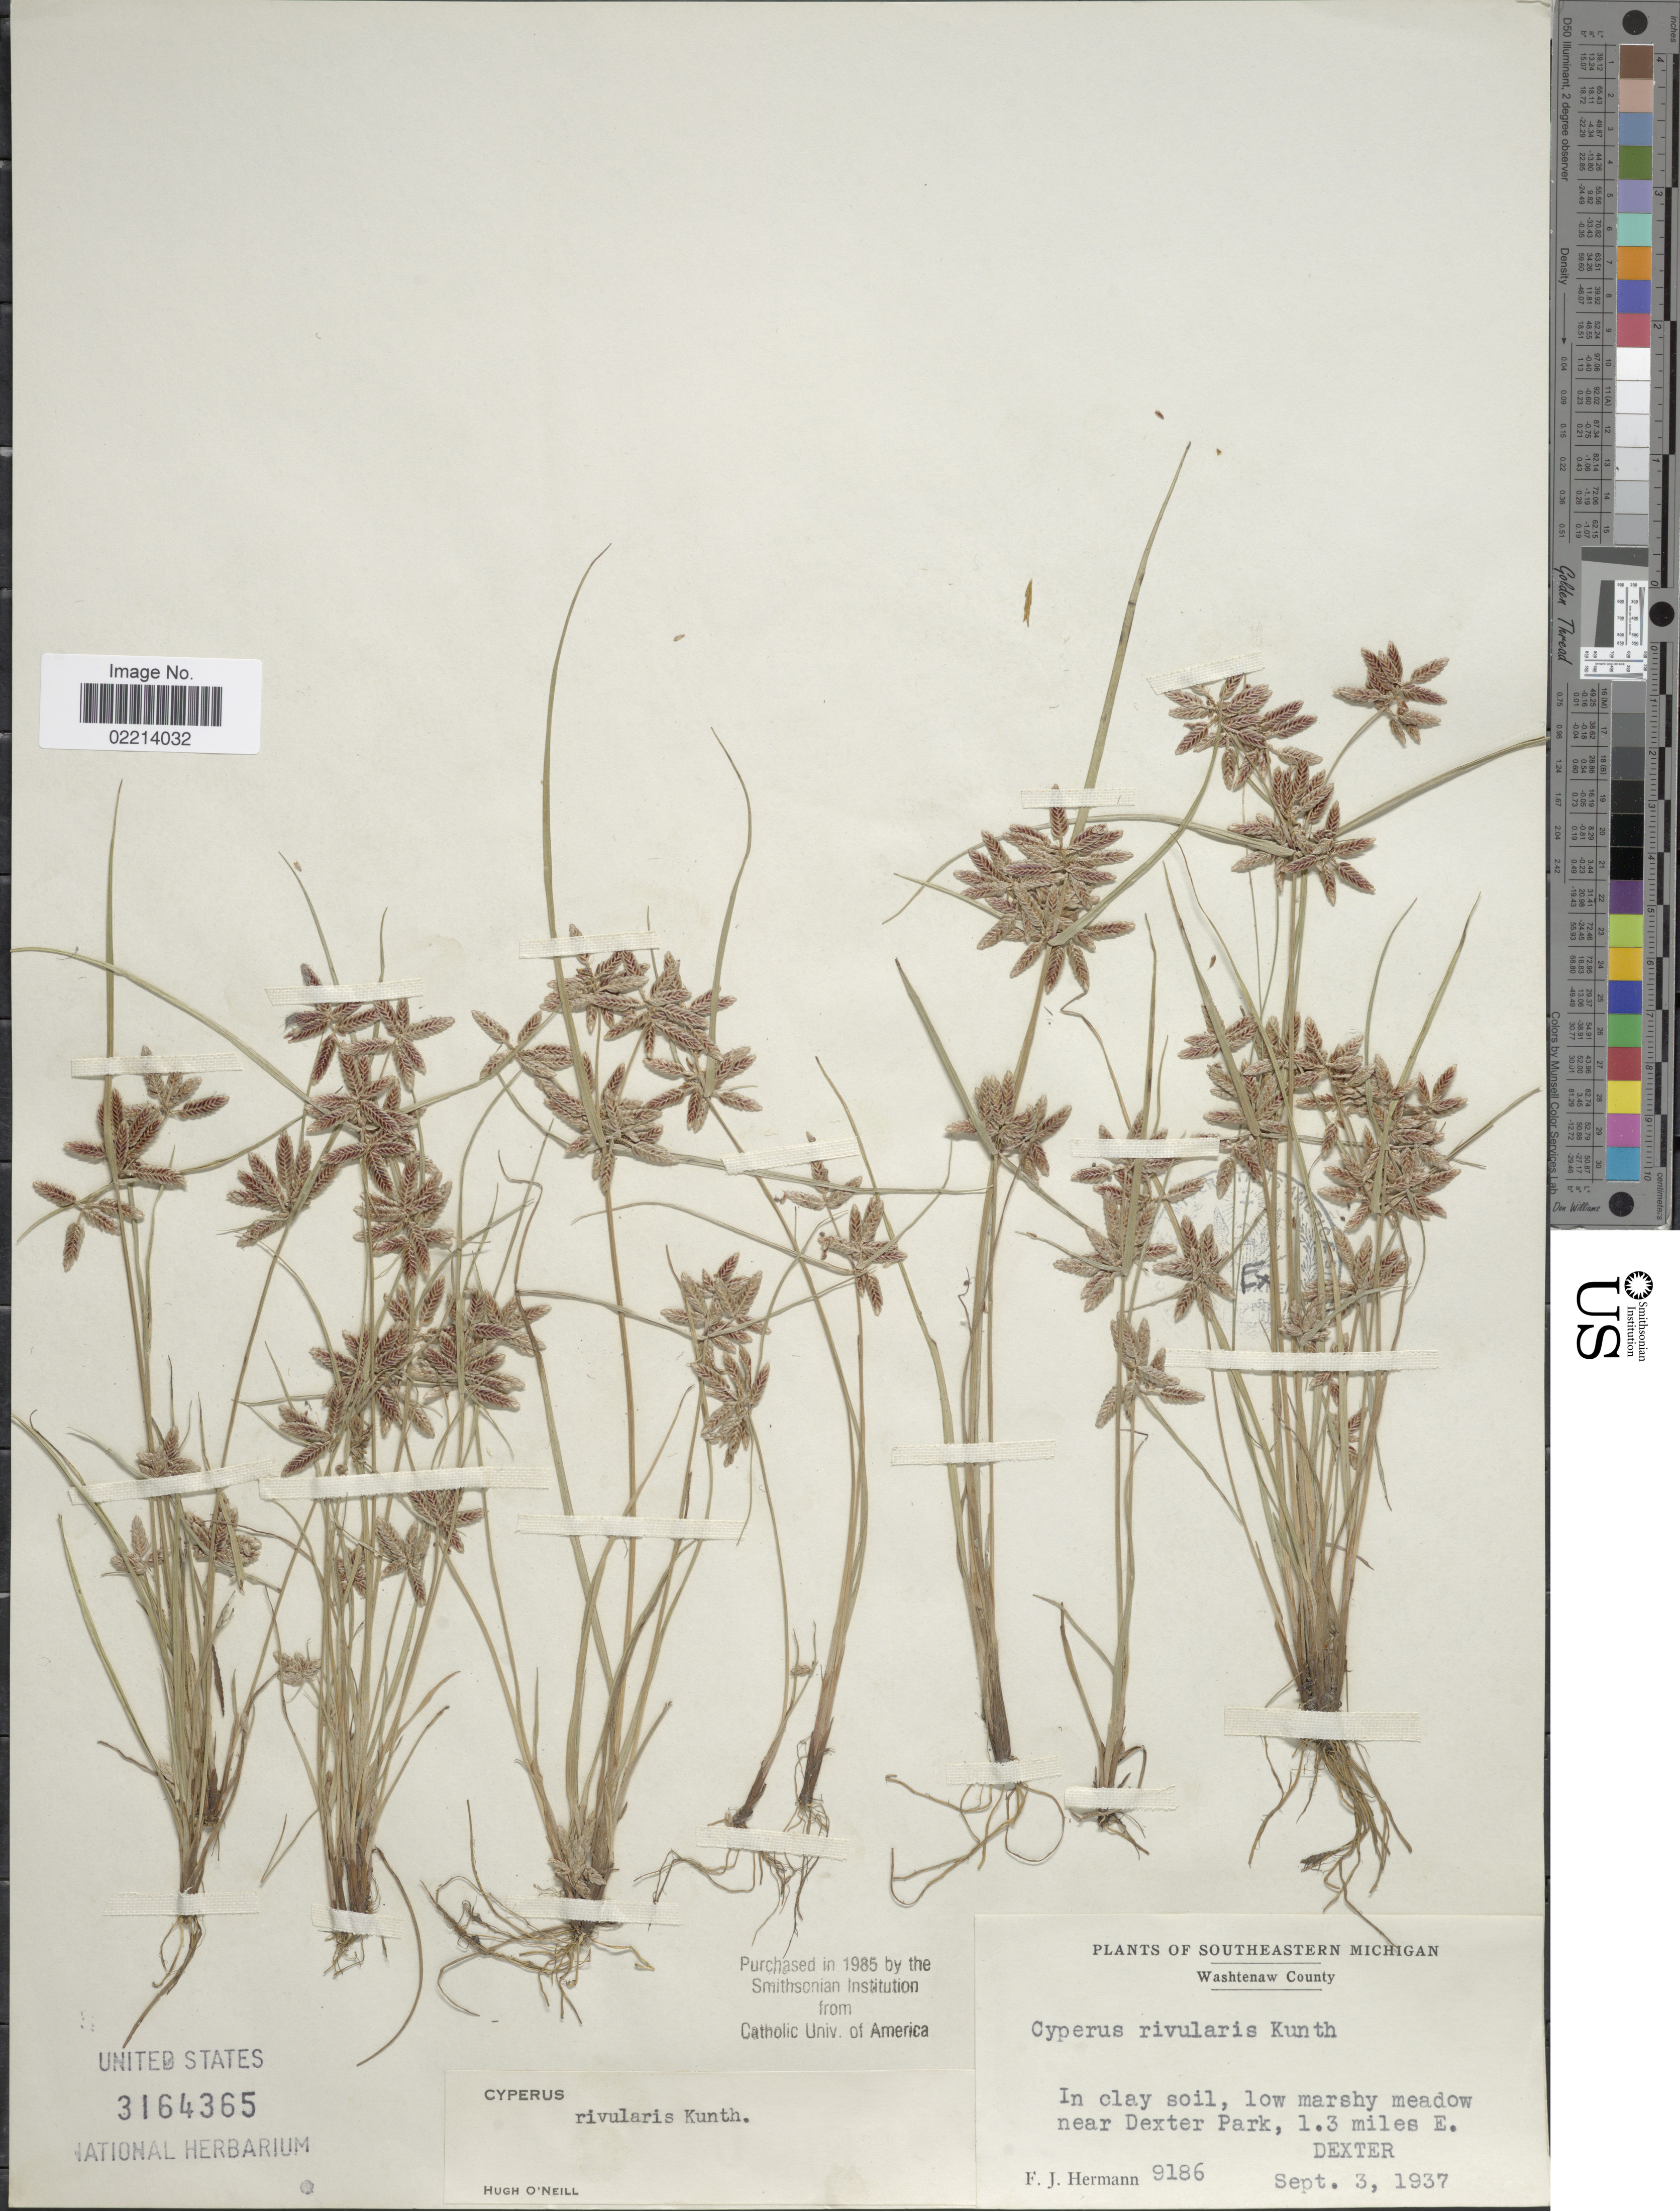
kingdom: Plantae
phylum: Tracheophyta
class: Liliopsida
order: Poales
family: Cyperaceae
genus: Cyperus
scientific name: Cyperus bipartitus Torr.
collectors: F. J. Hermann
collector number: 9186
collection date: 1937-09-03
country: United States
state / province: Michigan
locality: Southeastern Michigan. Washtenaw County. In clay soil, low marshy meadow near Dexter Park, 1.3 miles E. Dexter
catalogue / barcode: US 3164365